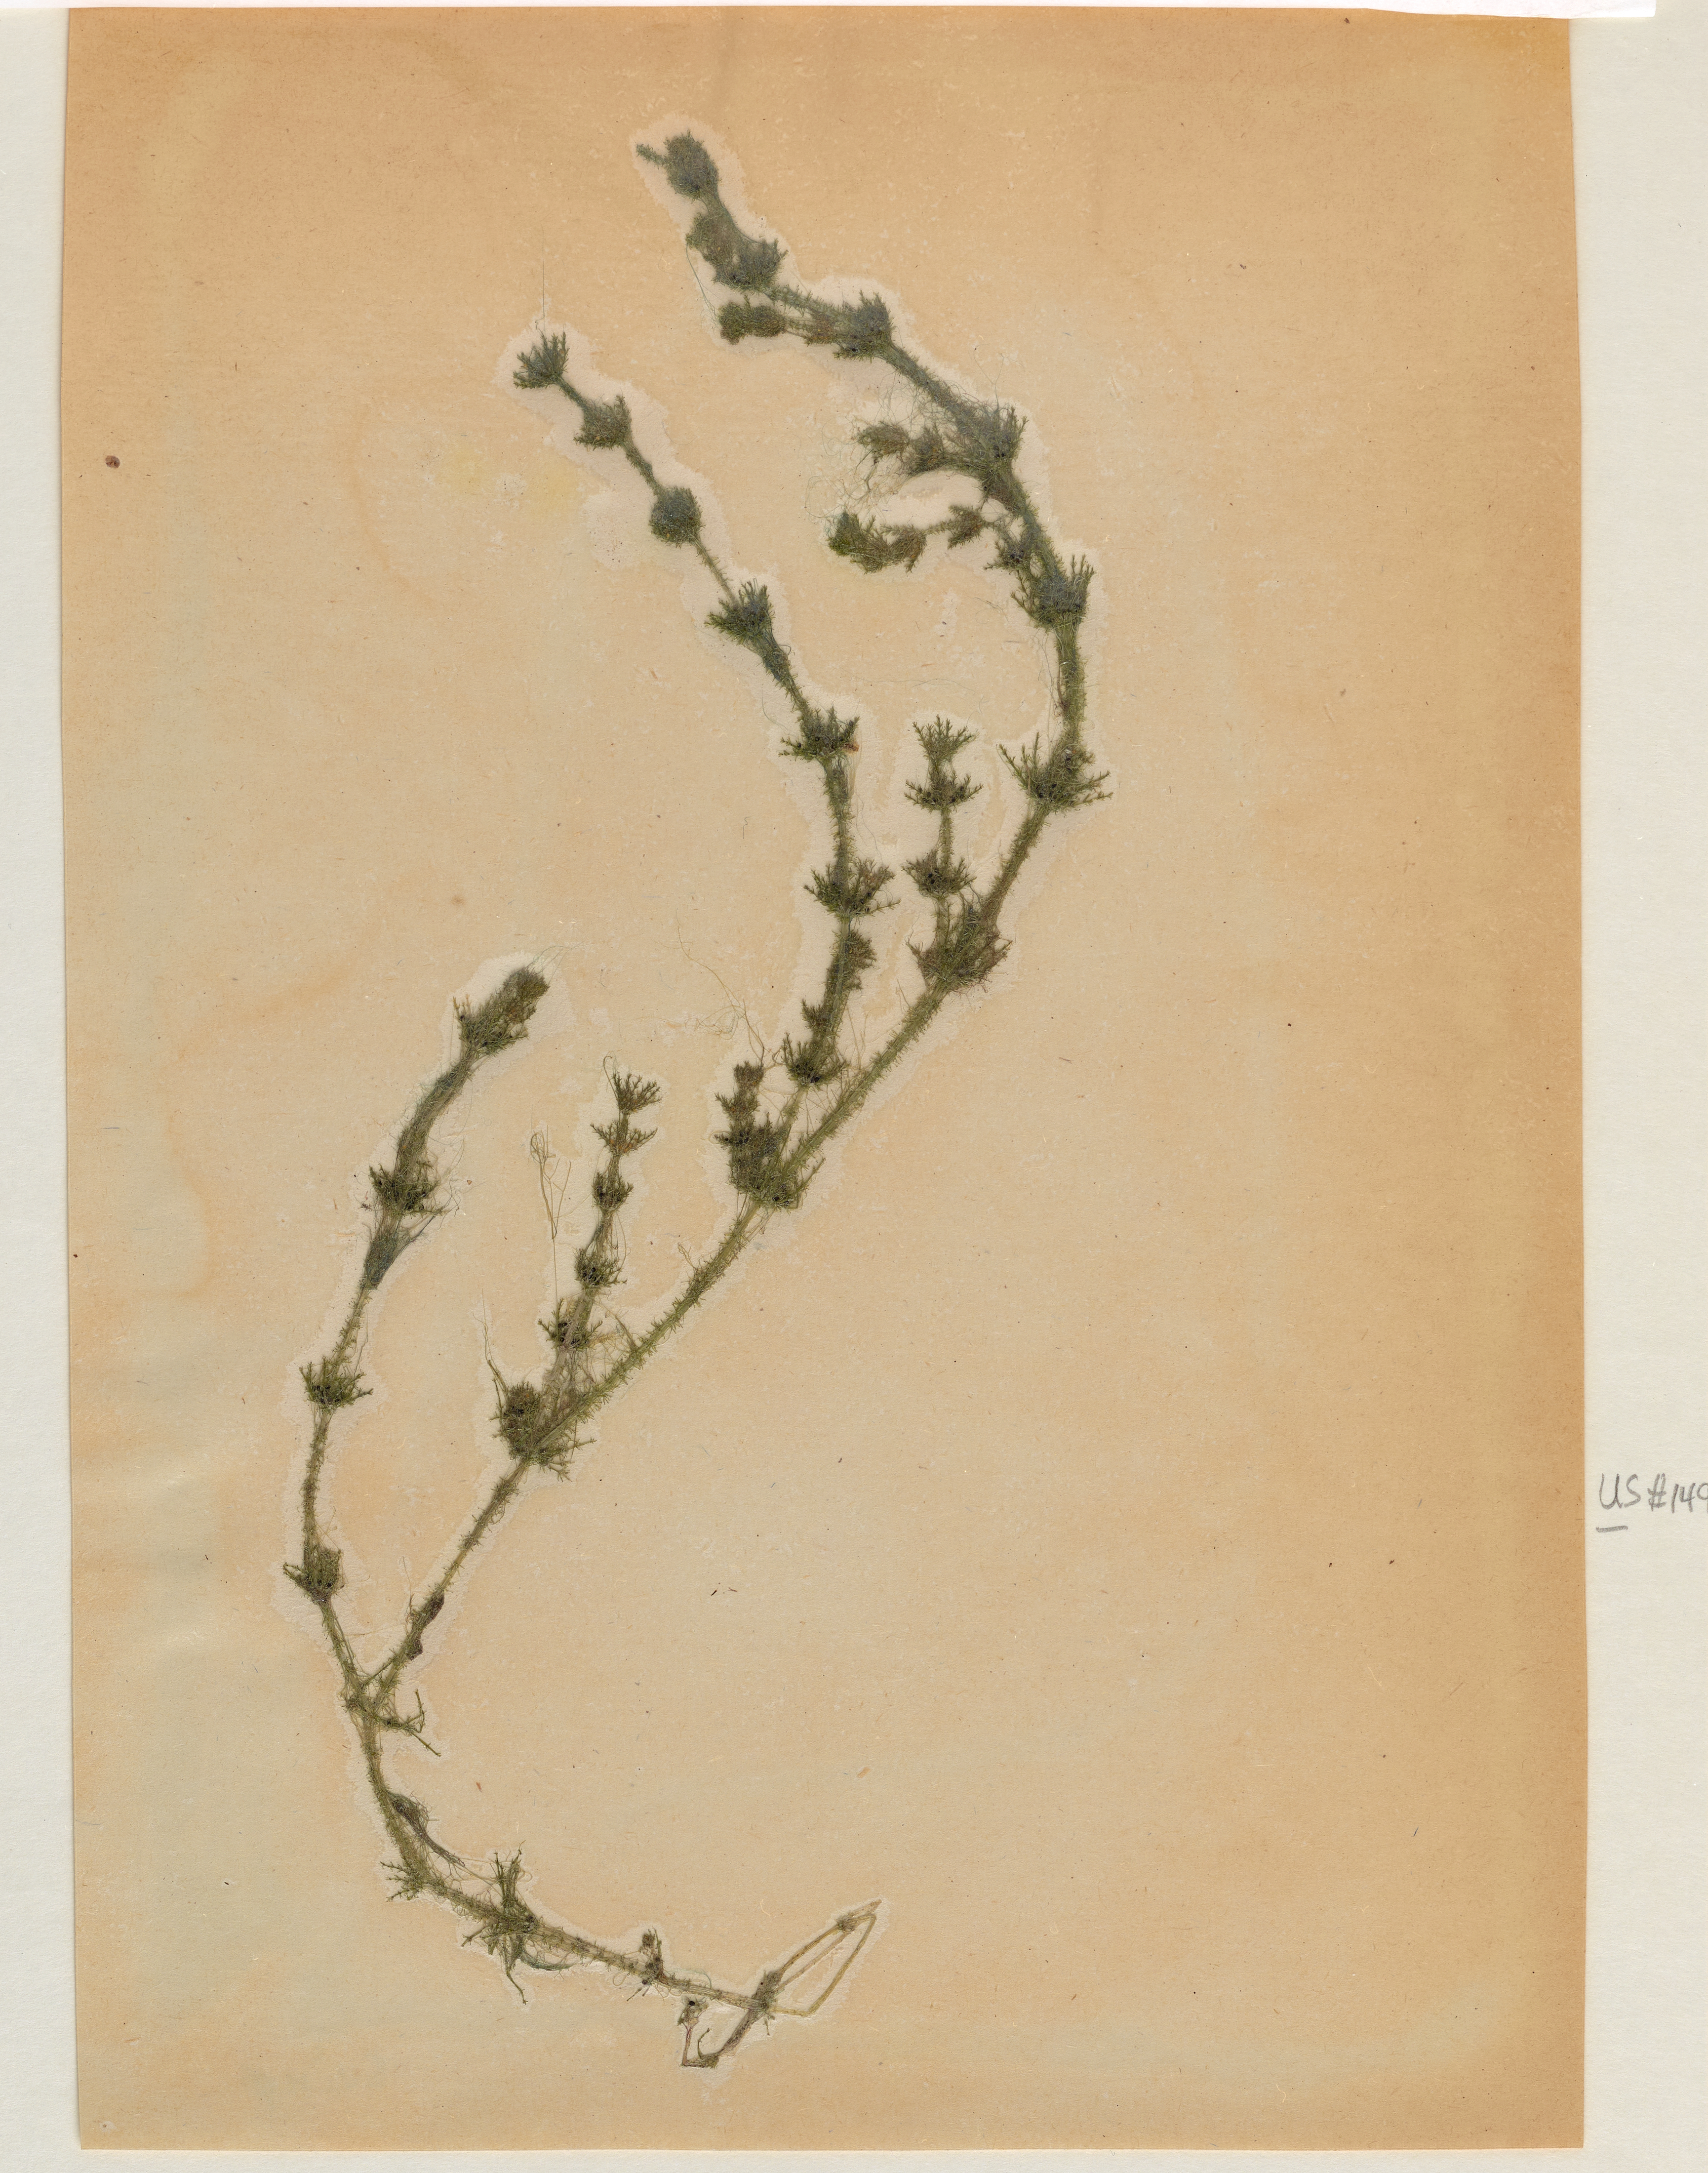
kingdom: Plantae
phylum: Charophyta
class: Charophyceae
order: Charales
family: Characeae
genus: Chara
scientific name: Chara canescens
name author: Loisel.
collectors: W. Krause & H. Krause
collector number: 40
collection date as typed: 10 Aug 1983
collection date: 1983-08-10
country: Denmark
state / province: Sjæland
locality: Storstrom County. Dybso Fjord, Svino, Sjaelland (Seeland)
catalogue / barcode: US 14989